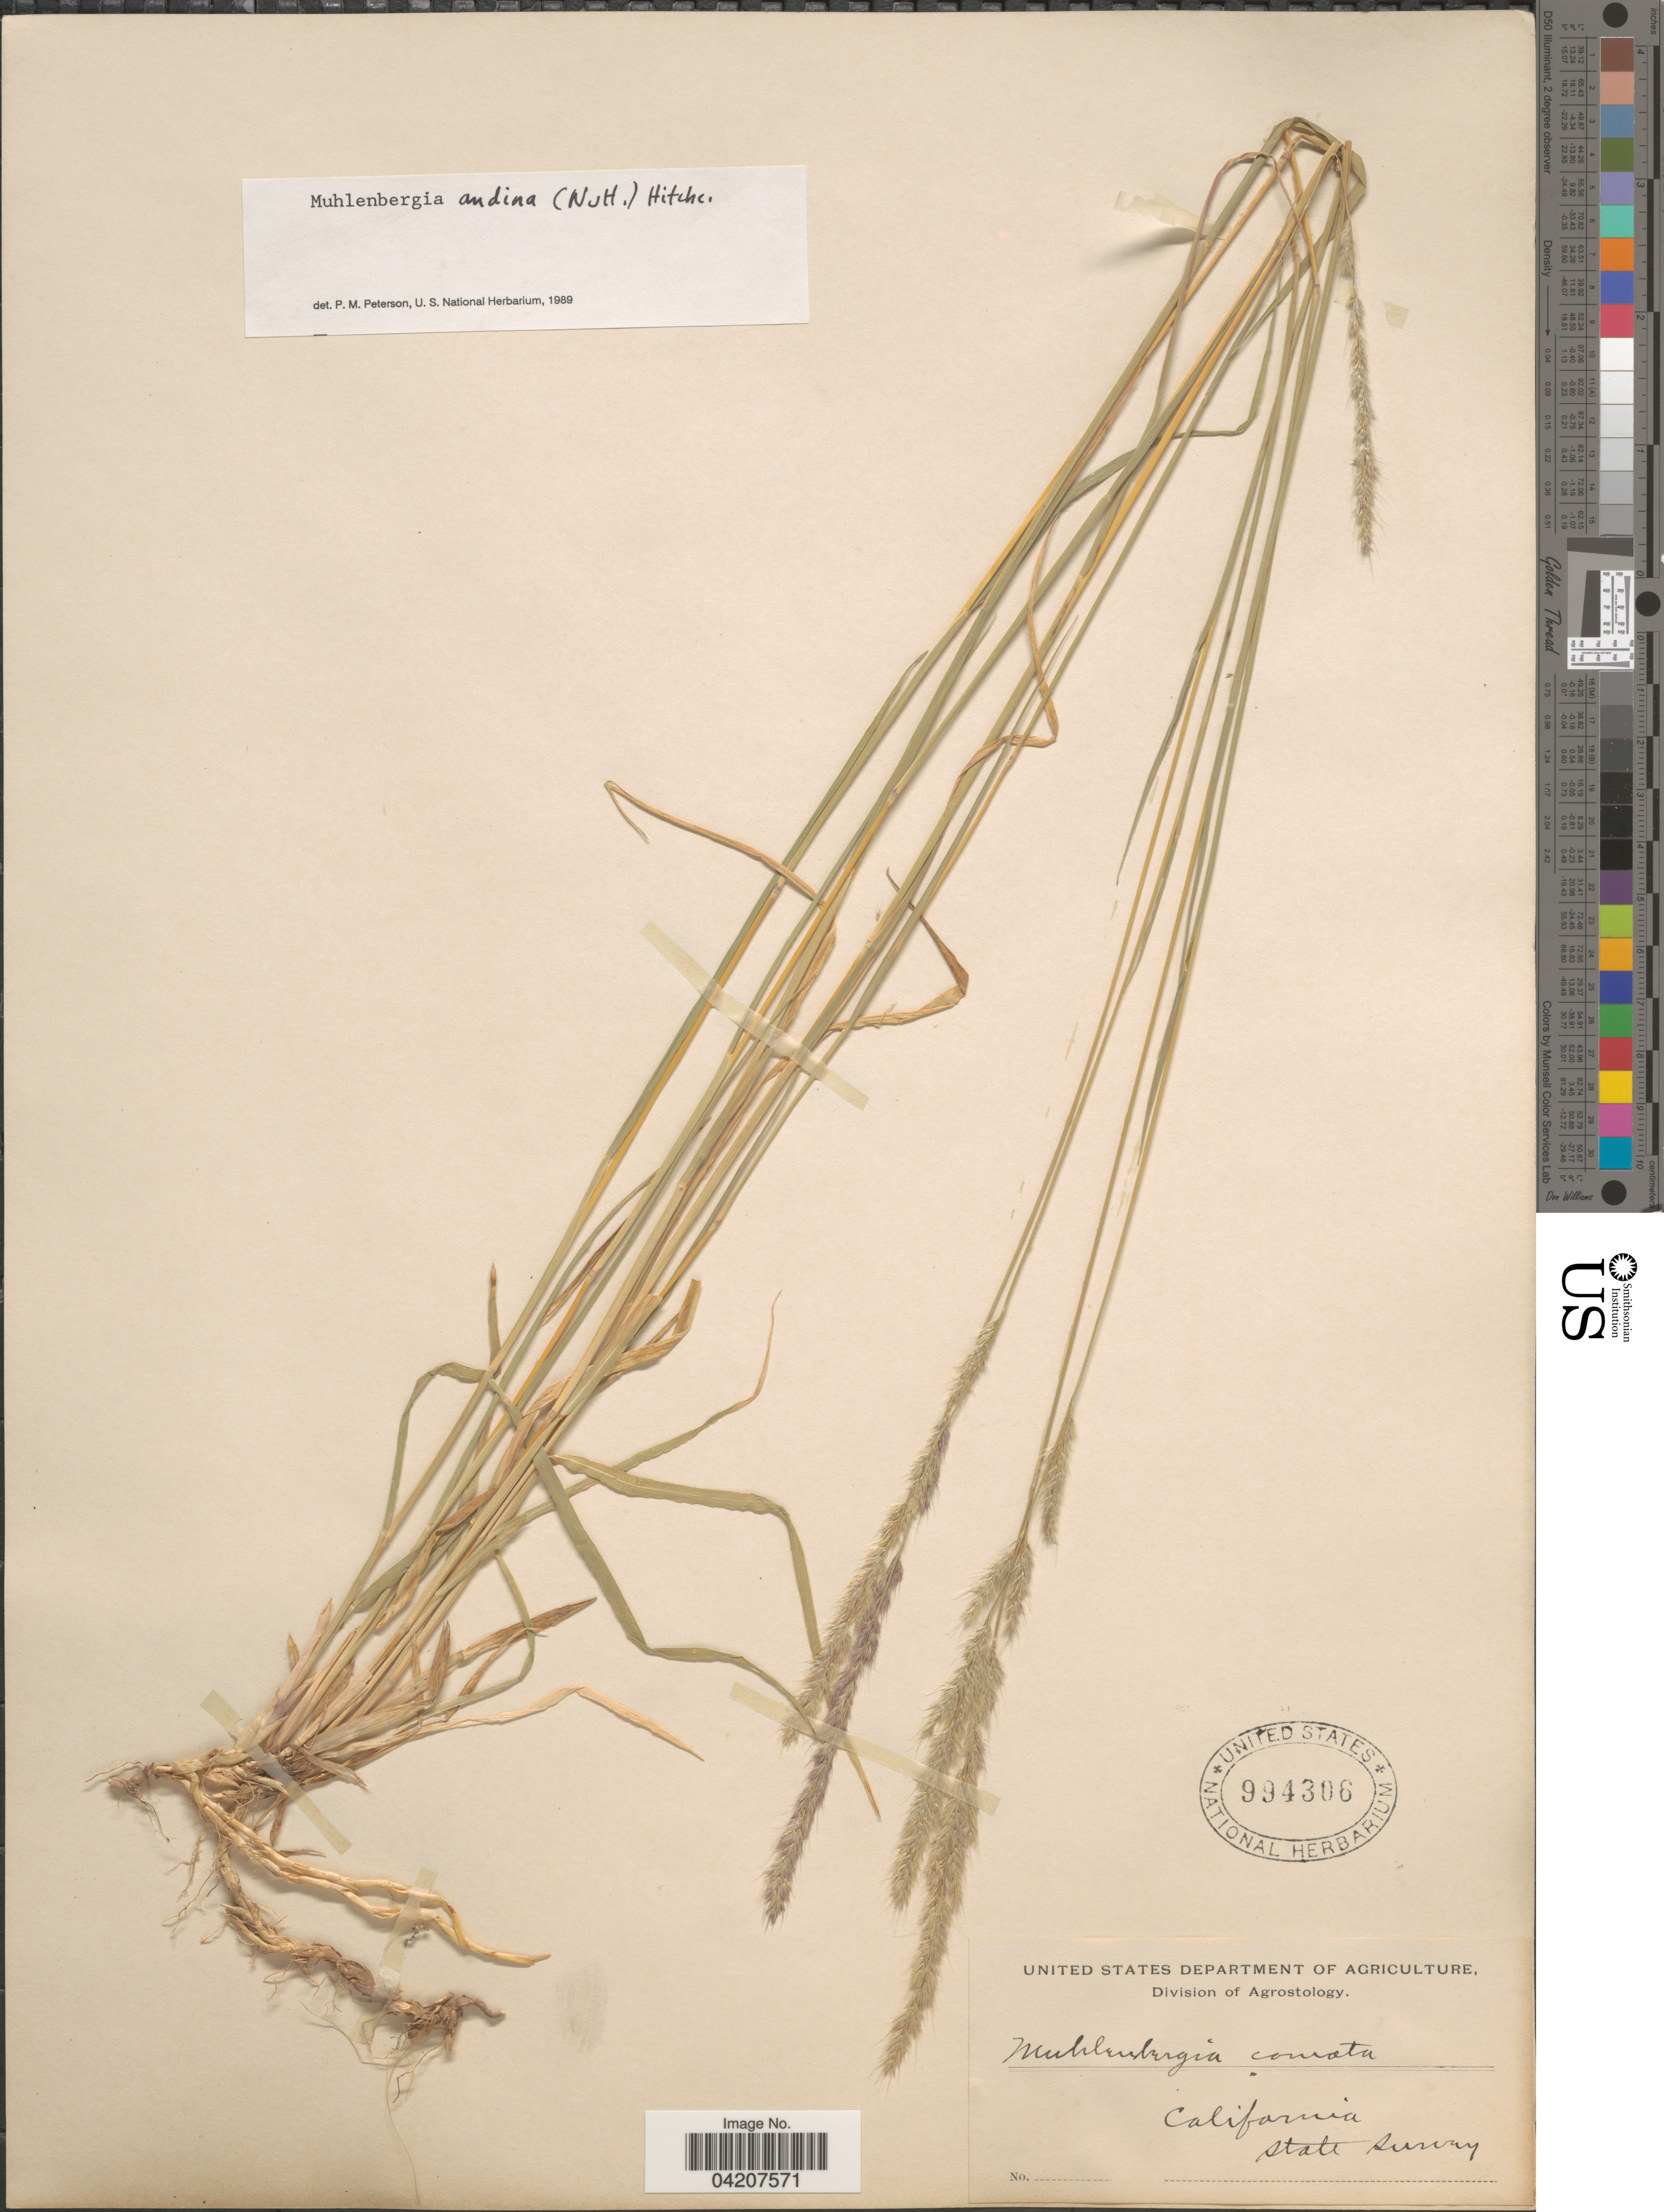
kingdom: Plantae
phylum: Tracheophyta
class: Liliopsida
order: Poales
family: Poaceae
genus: Muhlenbergia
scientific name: Muhlenbergia andina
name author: (Nutt.) Hitchc.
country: United States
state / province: California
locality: California state survey.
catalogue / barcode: US 994306